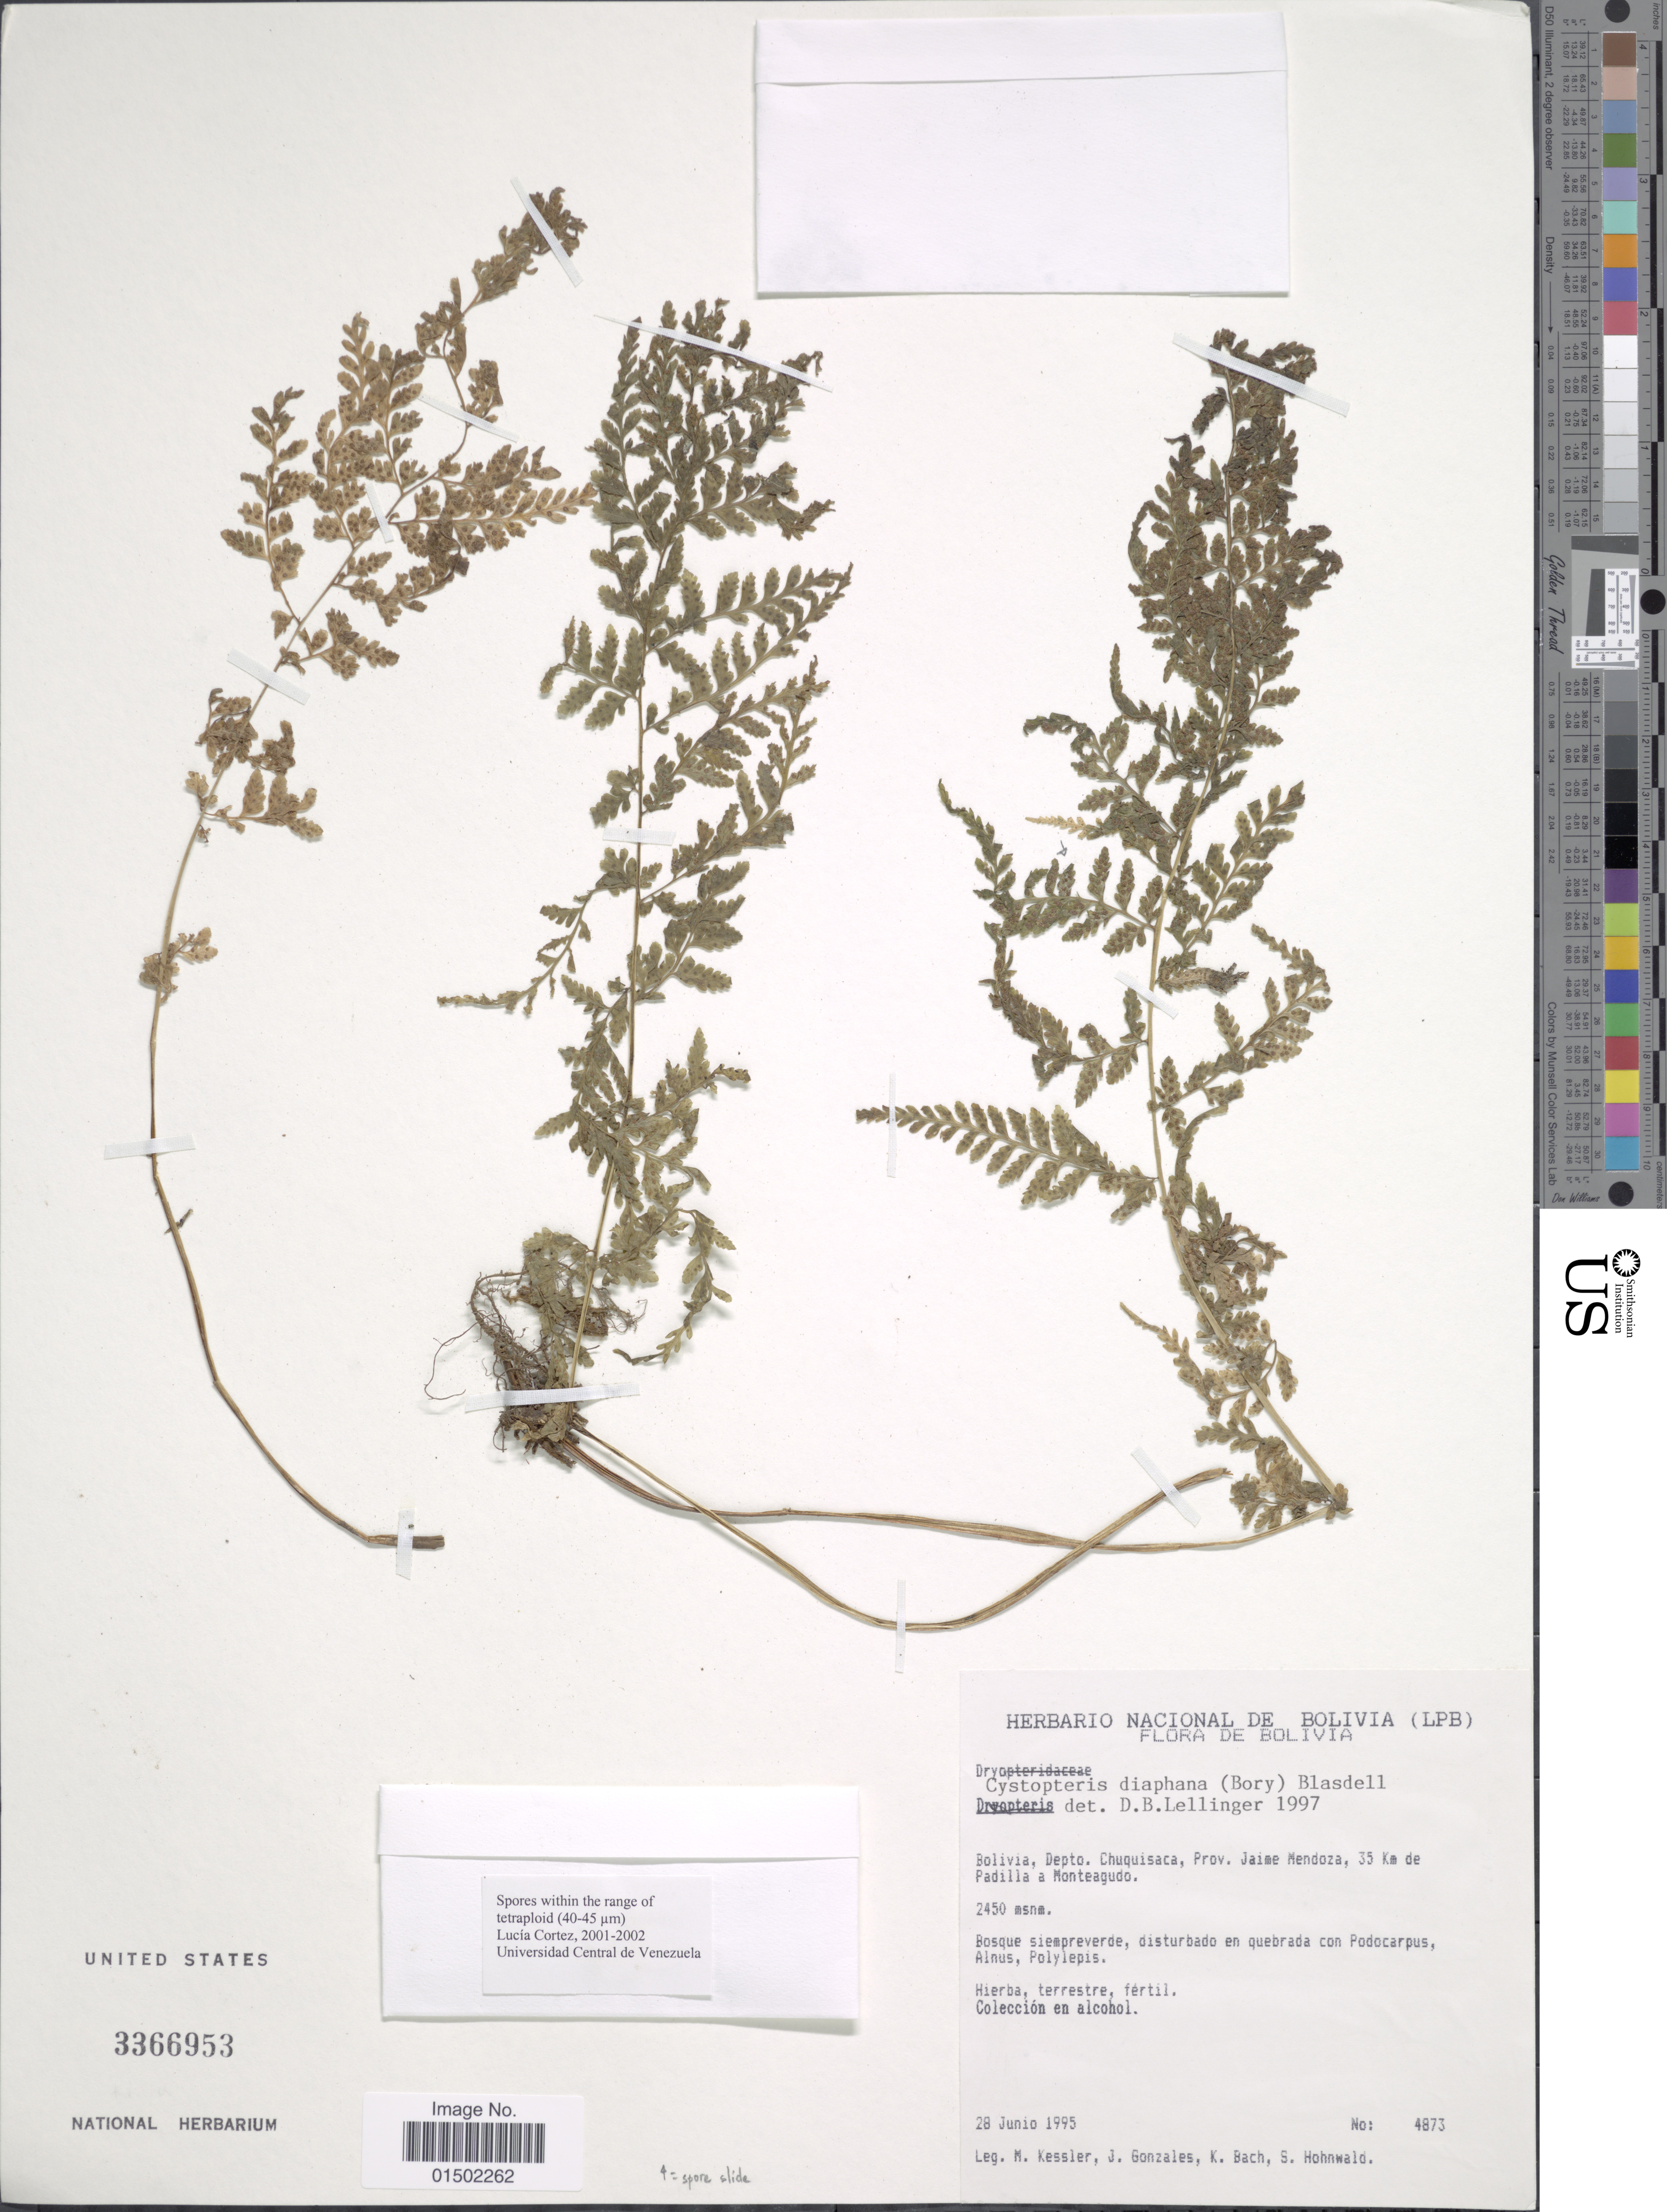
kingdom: Plantae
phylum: Tracheophyta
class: Polypodiopsida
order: Polypodiales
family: Cystopteridaceae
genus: Cystopteris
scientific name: Cystopteris diaphana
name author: (Bory) Blasdell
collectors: M. Kessler, J. Gonzales, K. Bach & S. Hohnwald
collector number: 4873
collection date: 1995-06-28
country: Bolivia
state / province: Chuquisaca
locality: Jaime Mendoza, 35 km de Padilla a Monteagudo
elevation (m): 2450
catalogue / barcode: US 3366953